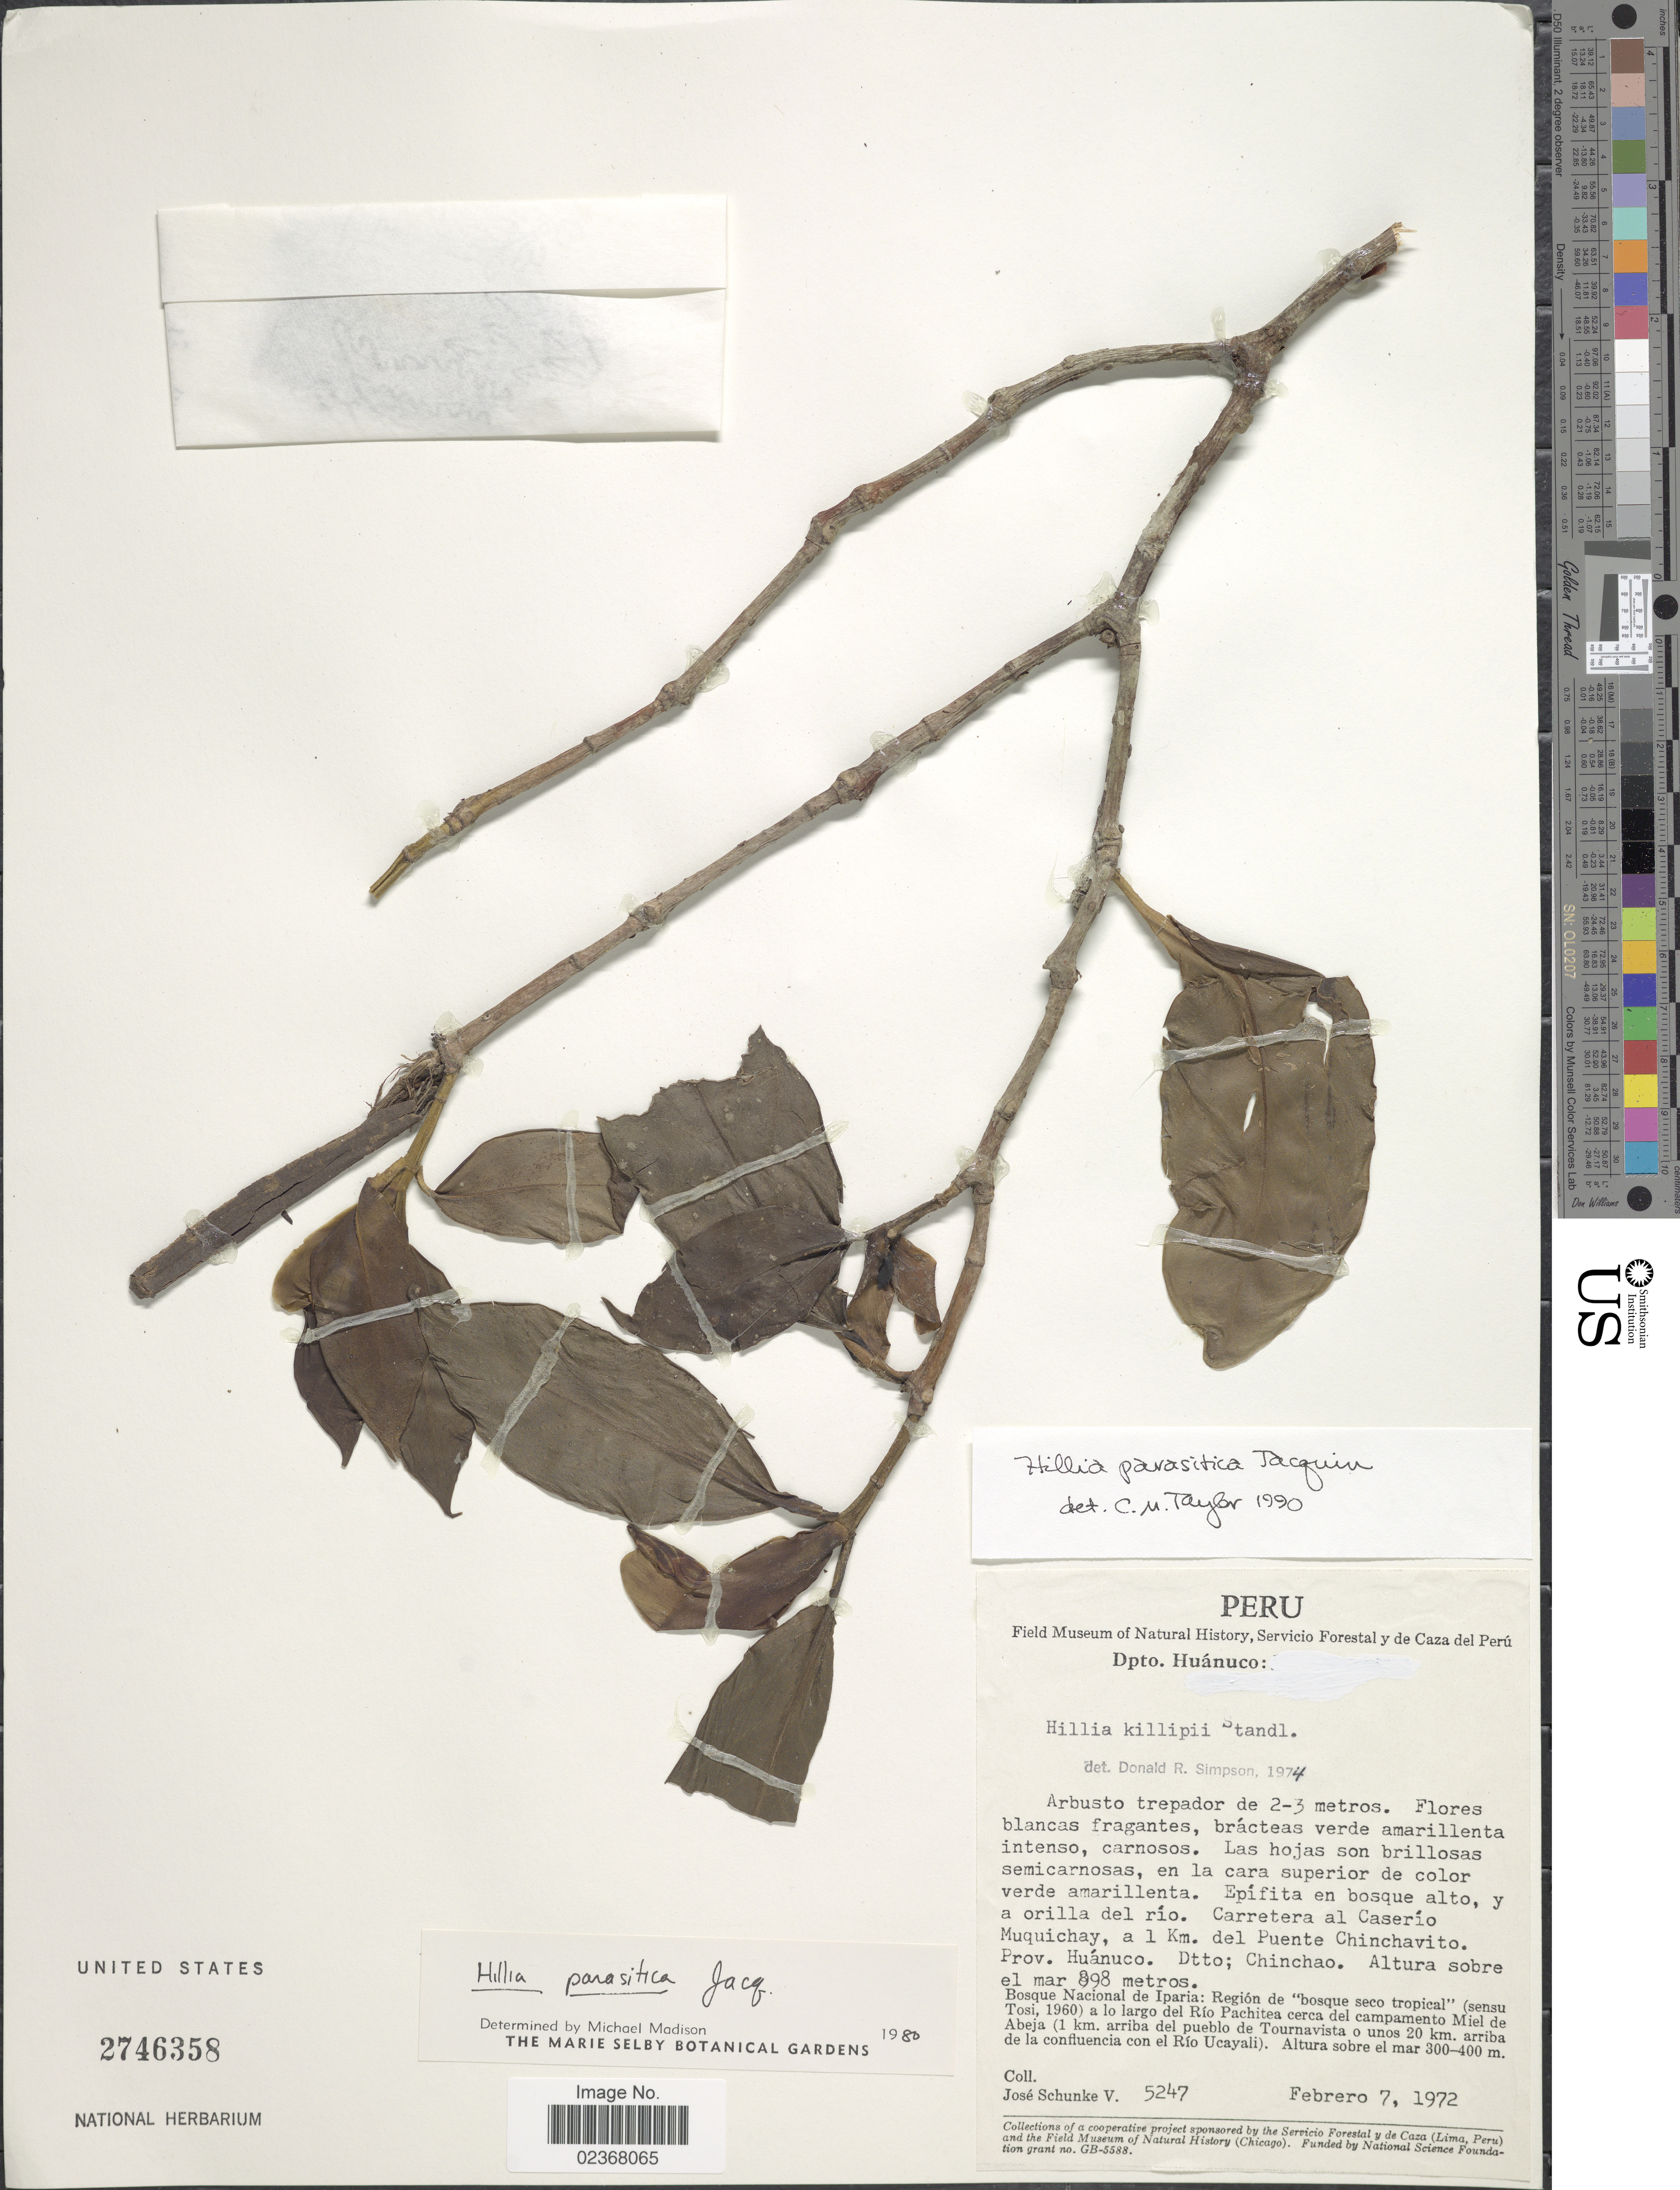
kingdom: Plantae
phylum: Tracheophyta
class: Magnoliopsida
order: Gentianales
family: Rubiaceae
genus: Hillia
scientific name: Hillia parasitica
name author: Jacq.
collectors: J. Schunke Vigo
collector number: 5247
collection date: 1972-02-07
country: Peru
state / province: Huánuco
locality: Dpto. Huanuco: Carretera al Caserio Muquichay, a 1 km. del Puente Chinchavito, Prov. Huanuco, Dtto. Chinchao, Bosque Nacional de Iparia: Region de seco tropical (sensu Tosi, 1960) a lo largo del Rio Pachitea cerca del campamento Miel de Abeja (1 km. arriba del pueblo de Tournavista o unos 20 km. arriba de la confluencia con el Rio Ucayali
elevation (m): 300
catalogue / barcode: US 2746358